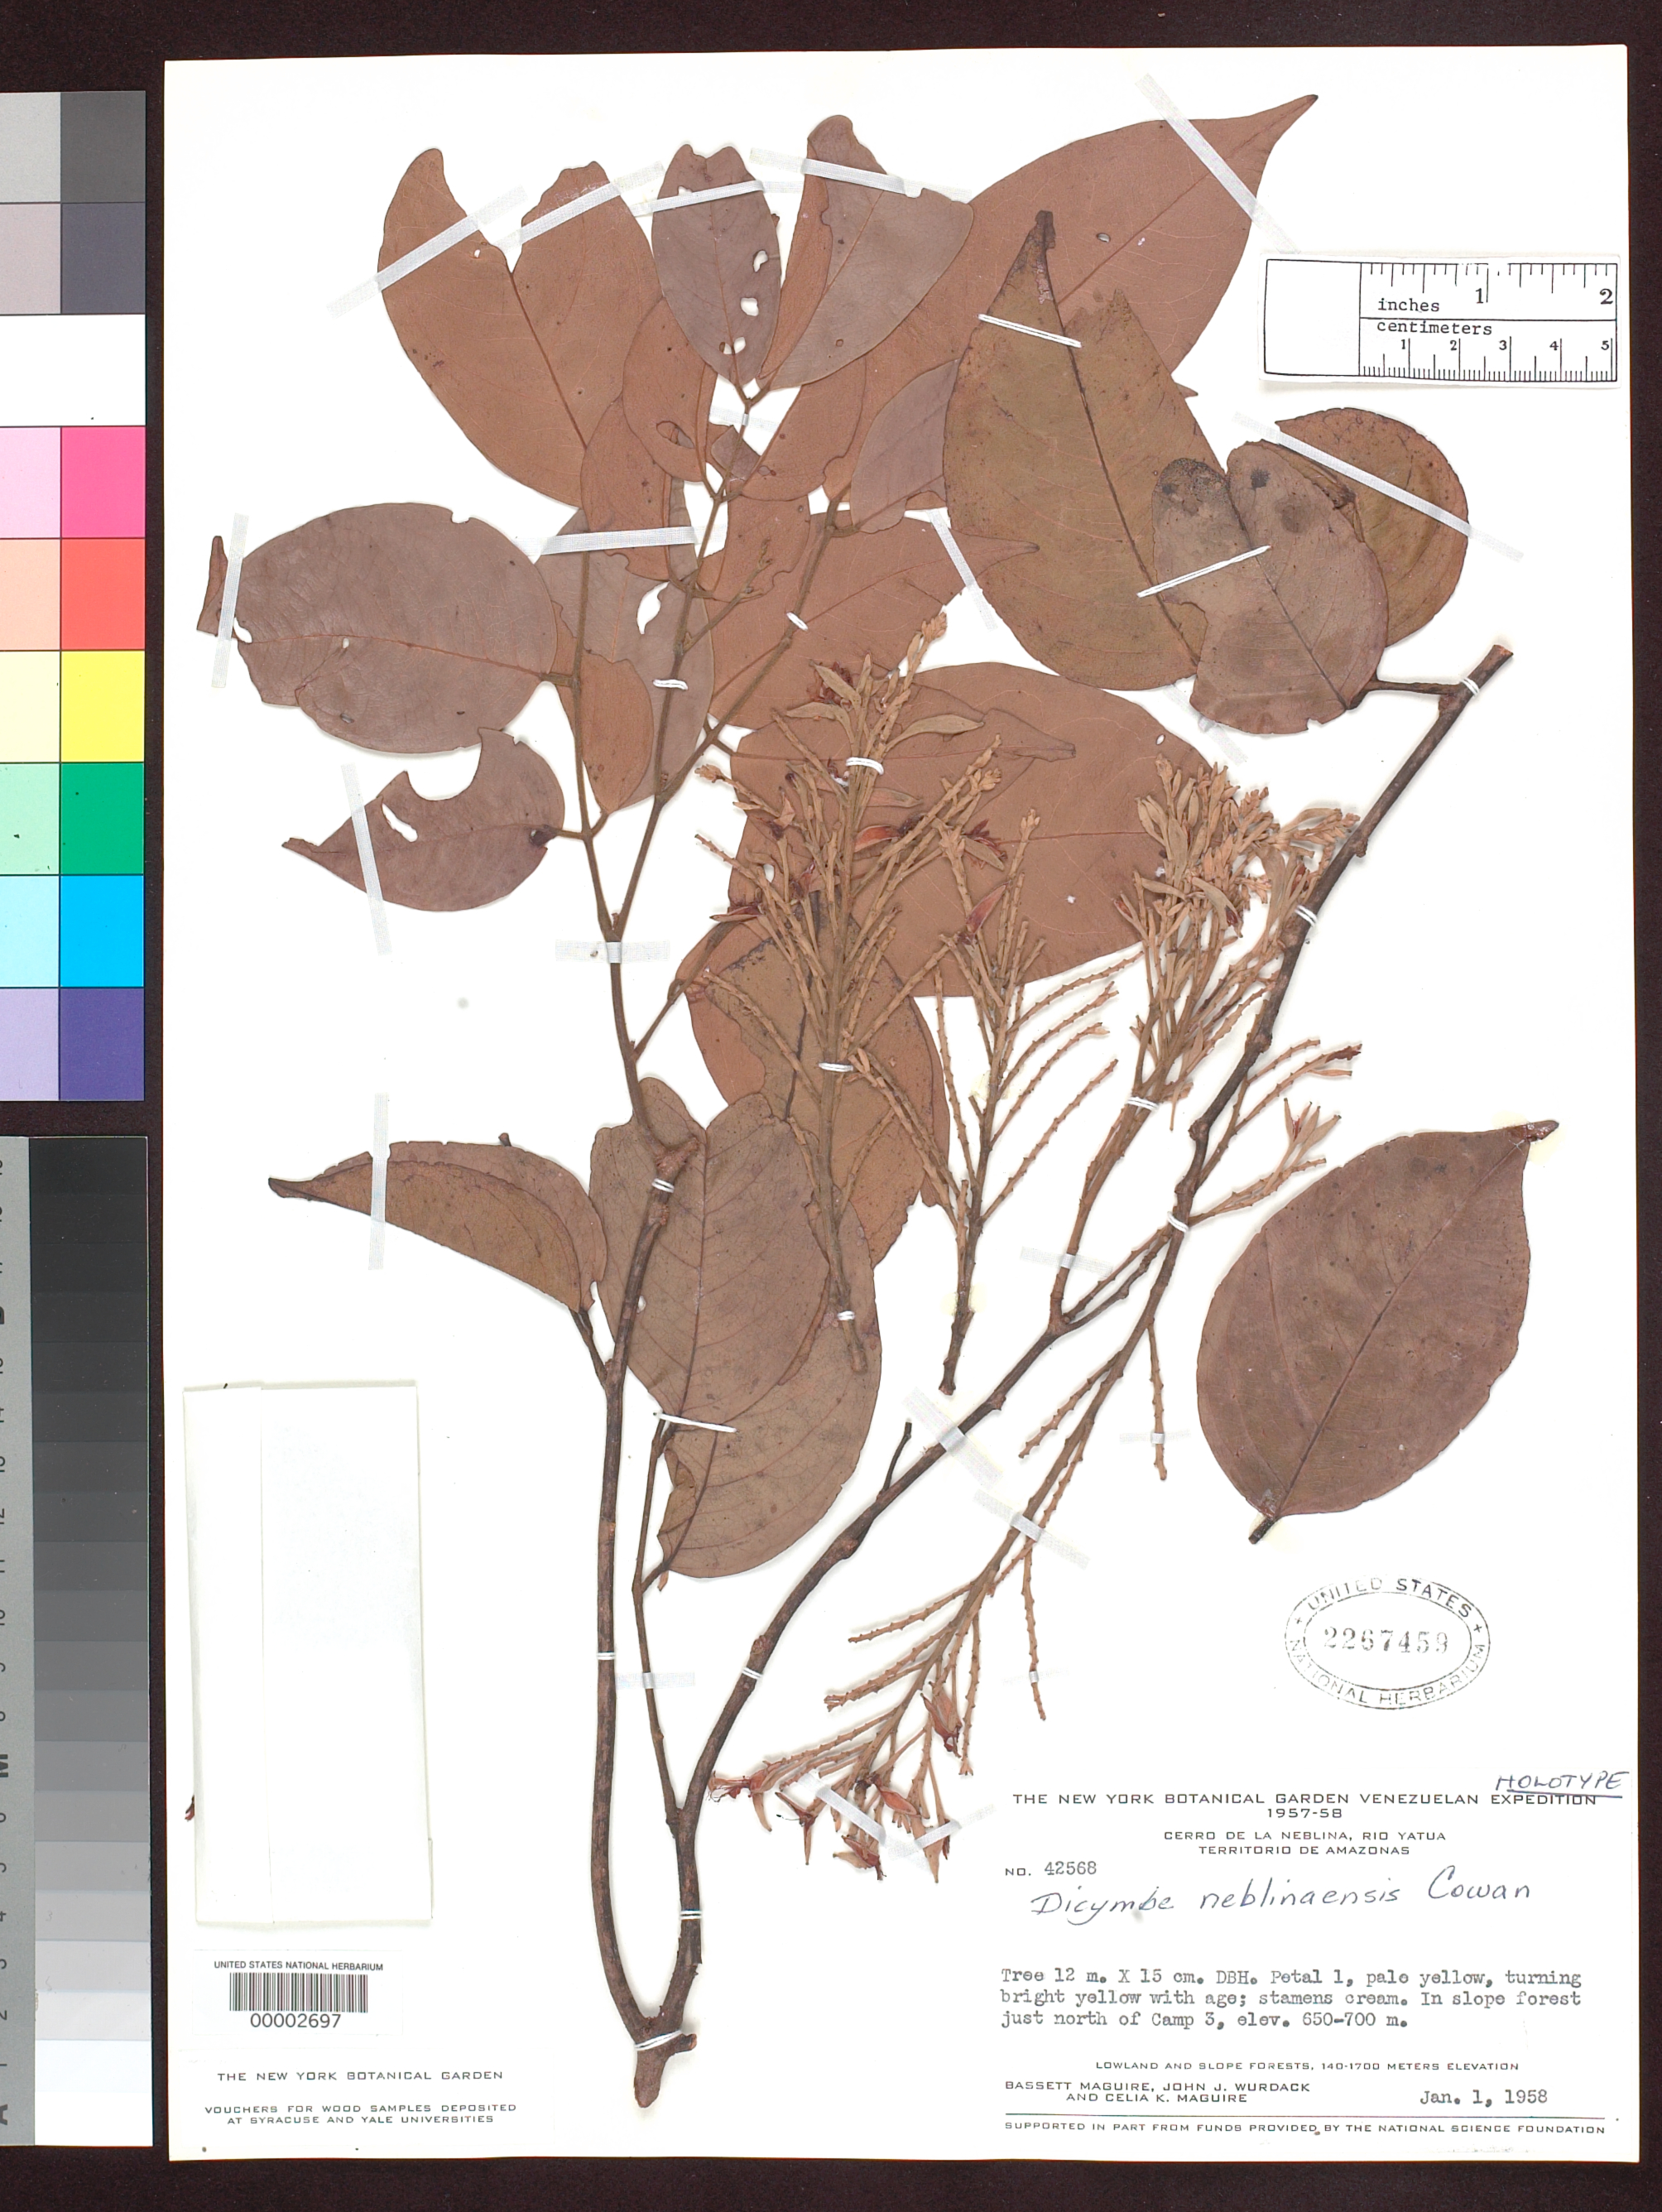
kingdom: Plantae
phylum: Tracheophyta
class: Magnoliopsida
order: Fabales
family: Fabaceae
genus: Dicymbe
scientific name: Dicymbe neblinensis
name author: R.S. Cowan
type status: Holotype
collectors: B. Maguire, J. J. Wurdack & C. K. Maguire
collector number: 42568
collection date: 1958-01-01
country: Venezuela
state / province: Amazonas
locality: Cerro de la Neblina, Rio Yatua, Territorio de Amazonas. Slope forest just north of Camp 3.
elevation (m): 650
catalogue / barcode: US 2267459